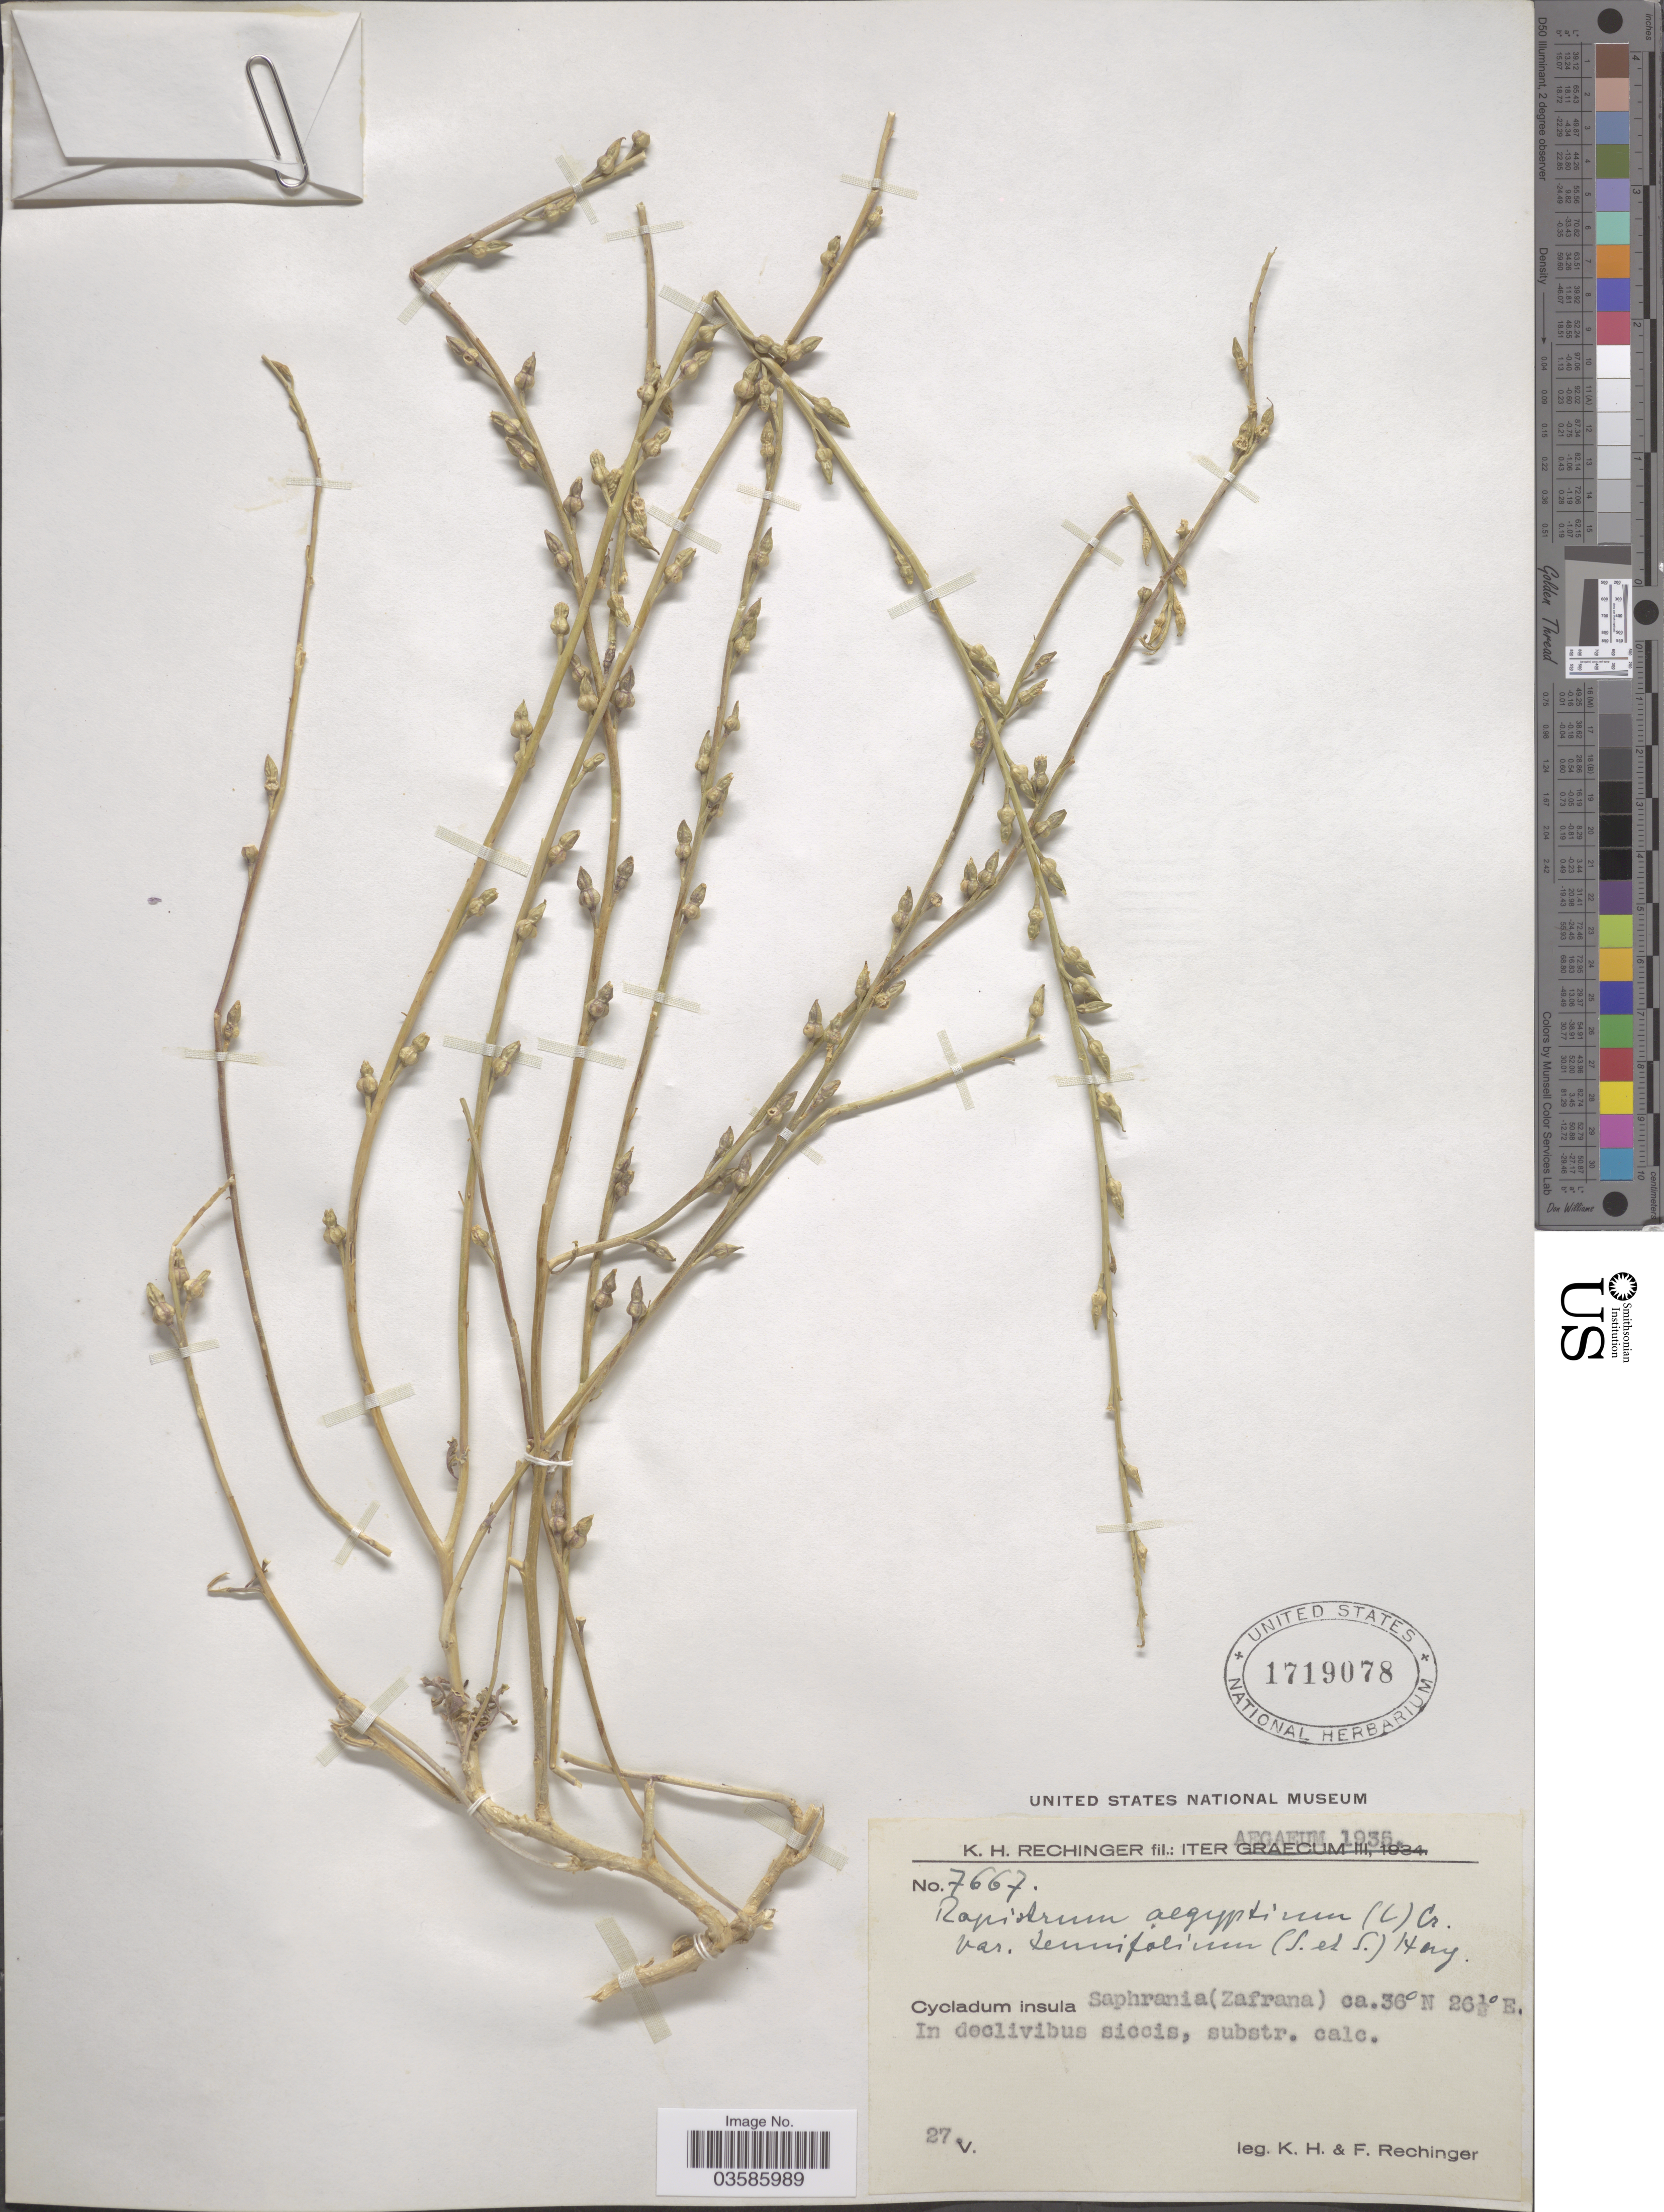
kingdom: Plantae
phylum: Tracheophyta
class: Magnoliopsida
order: Brassicales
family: Brassicaceae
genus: Rapistrum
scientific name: Rapistrum aegyptiacum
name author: (L.) W.T. Aiton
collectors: K. H. Rechinger & F. Rechinger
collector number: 7667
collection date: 1935-05-27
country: Greece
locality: Iter Aegæum. Cycladum insula Saphrania (Zafrana).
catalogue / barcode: US 1719078